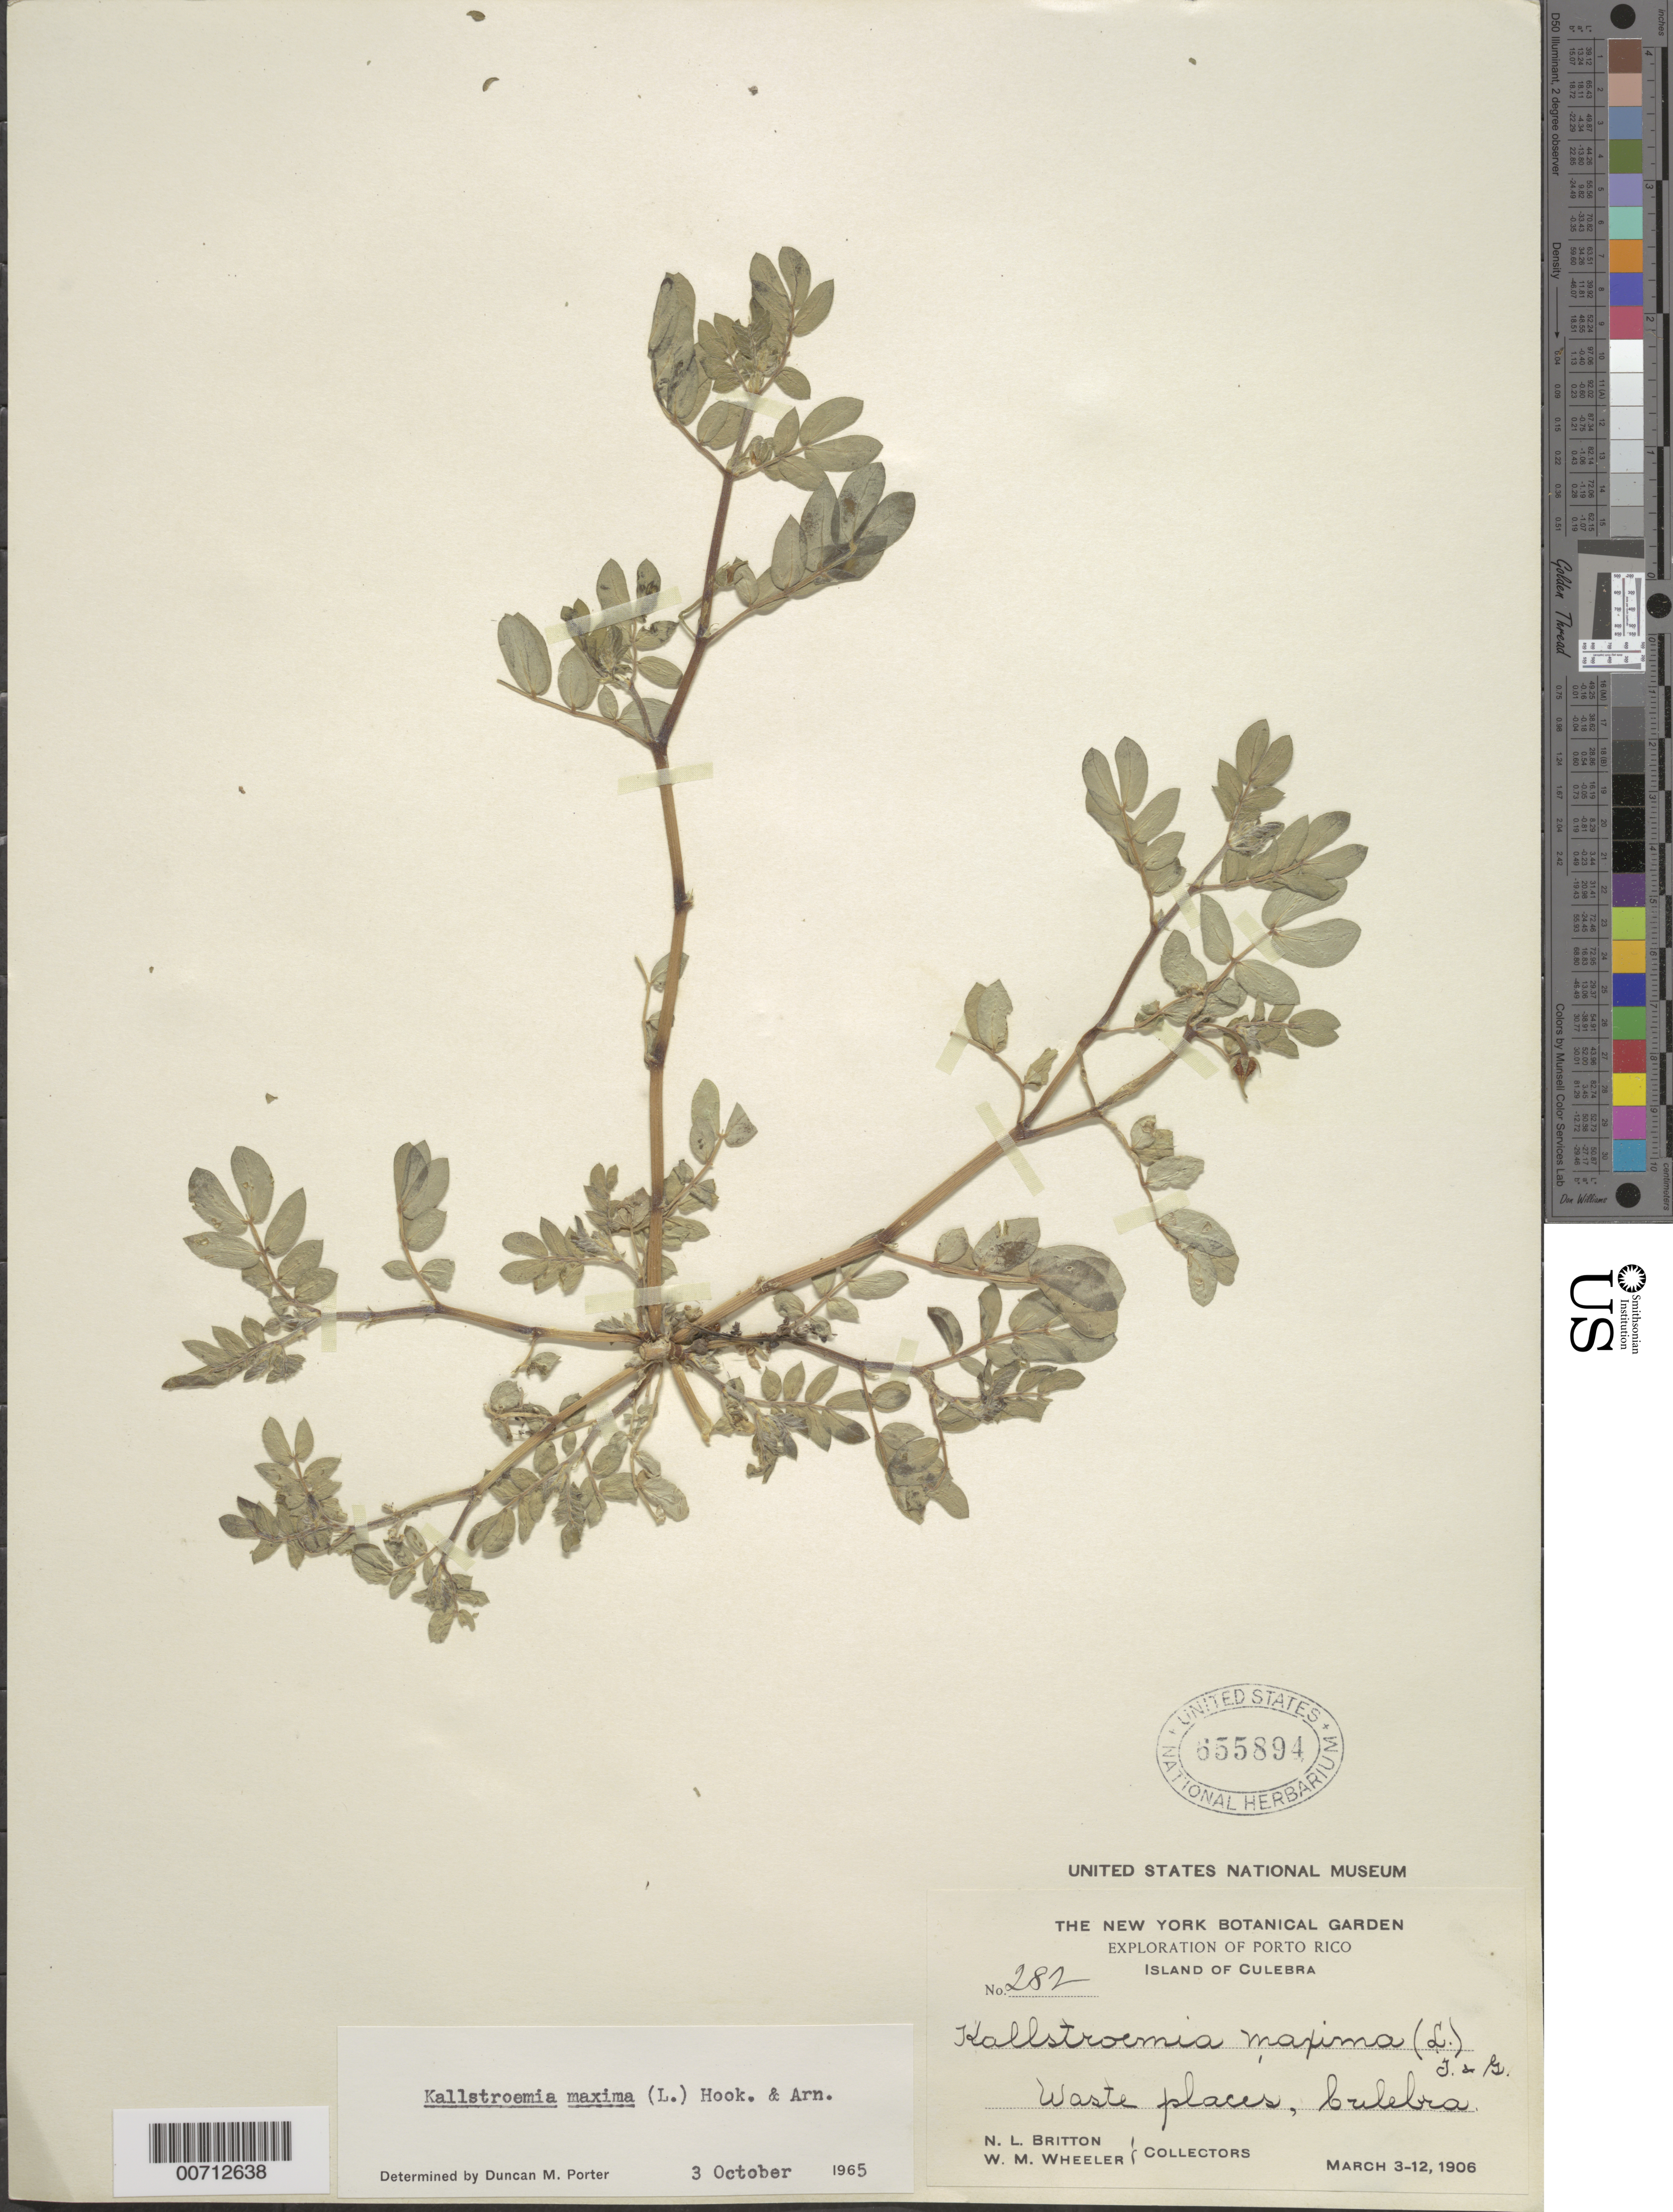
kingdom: Plantae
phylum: Tracheophyta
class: Magnoliopsida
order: Zygophyllales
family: Zygophyllaceae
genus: Kallstroemia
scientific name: Kallstroemia maxima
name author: (L.) Hook. & Arn.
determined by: Porter, D. M.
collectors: N. Britton & W. Wheeler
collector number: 282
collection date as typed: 03 Mar 1906 to 12 Mar 1906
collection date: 1906-03-03/1906-03-12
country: Puerto Rico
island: Culebra Island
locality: Waste places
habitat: Waste places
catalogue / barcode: US 655894